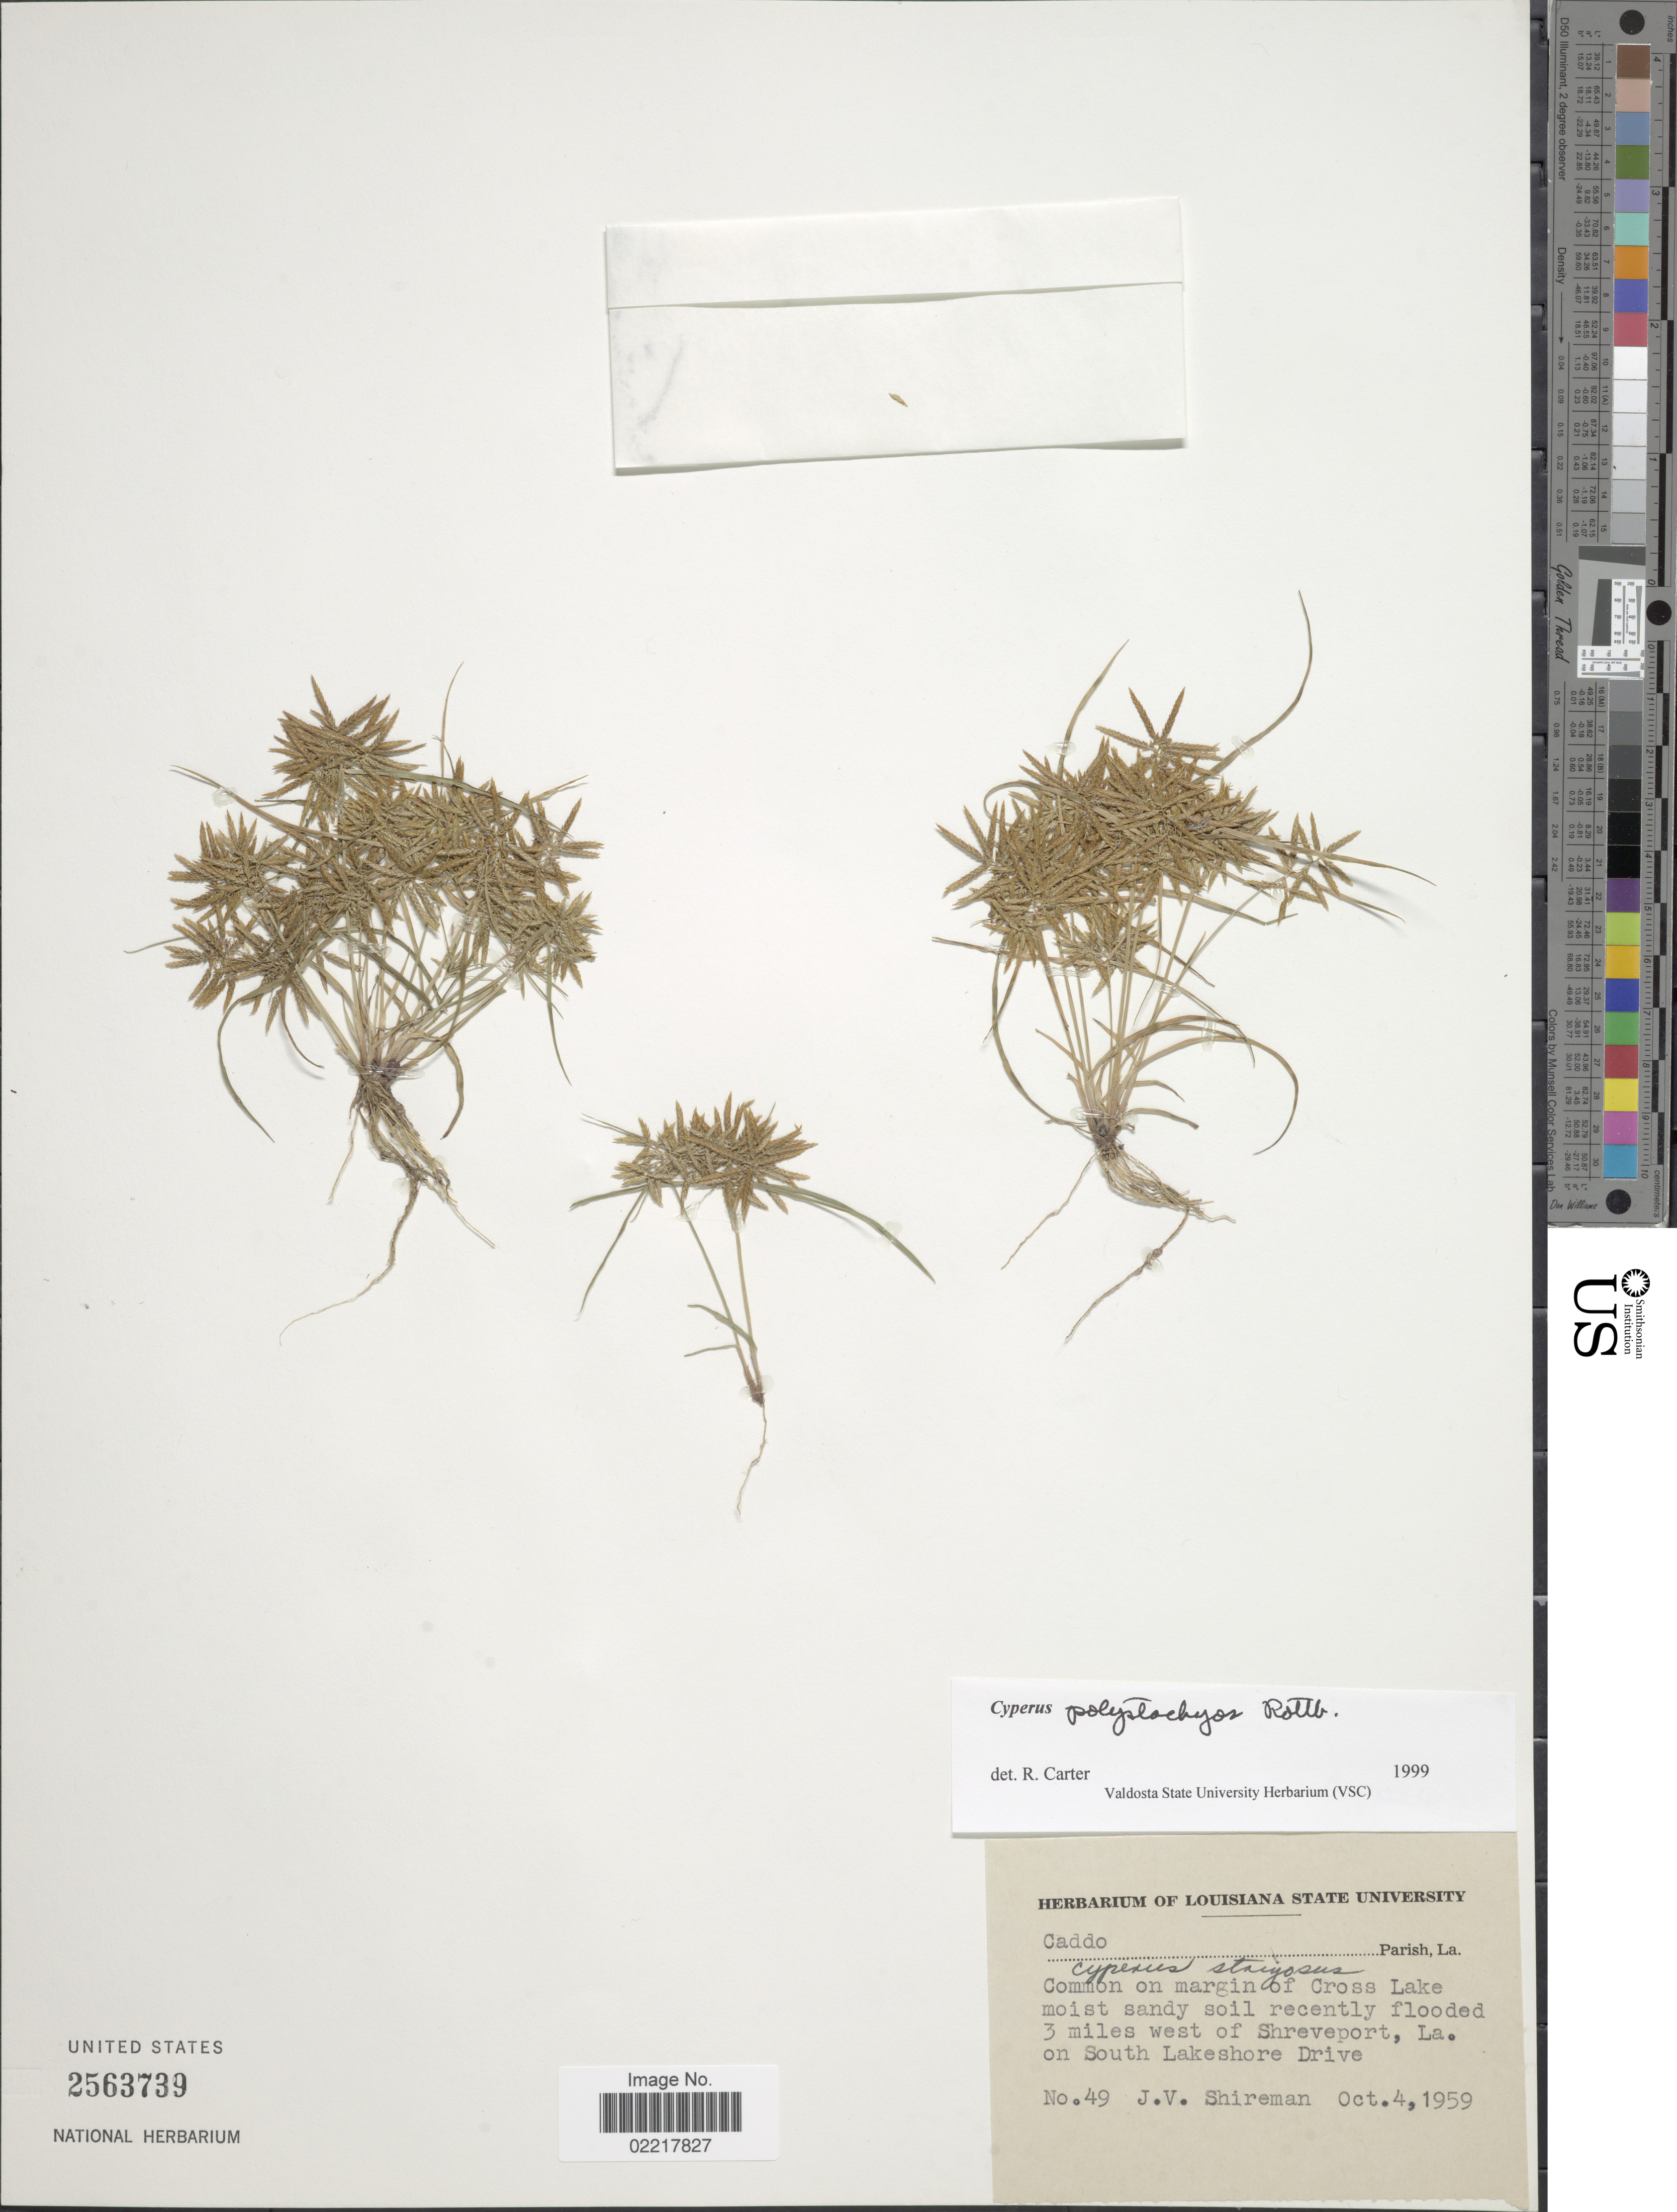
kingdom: Plantae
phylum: Tracheophyta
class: Liliopsida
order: Poales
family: Cyperaceae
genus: Cyperus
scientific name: Cyperus polystachyos var. texensis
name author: (Torr.) Fernald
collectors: J. Shireman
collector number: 49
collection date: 1959-10-04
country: United States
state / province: Louisiana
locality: Caddo Parish, Common on margin of Cross Lake moist sandy soil recently flooded 3 miles west of Shreveport, La. on South Lakeshore Drive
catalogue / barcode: US 2563739